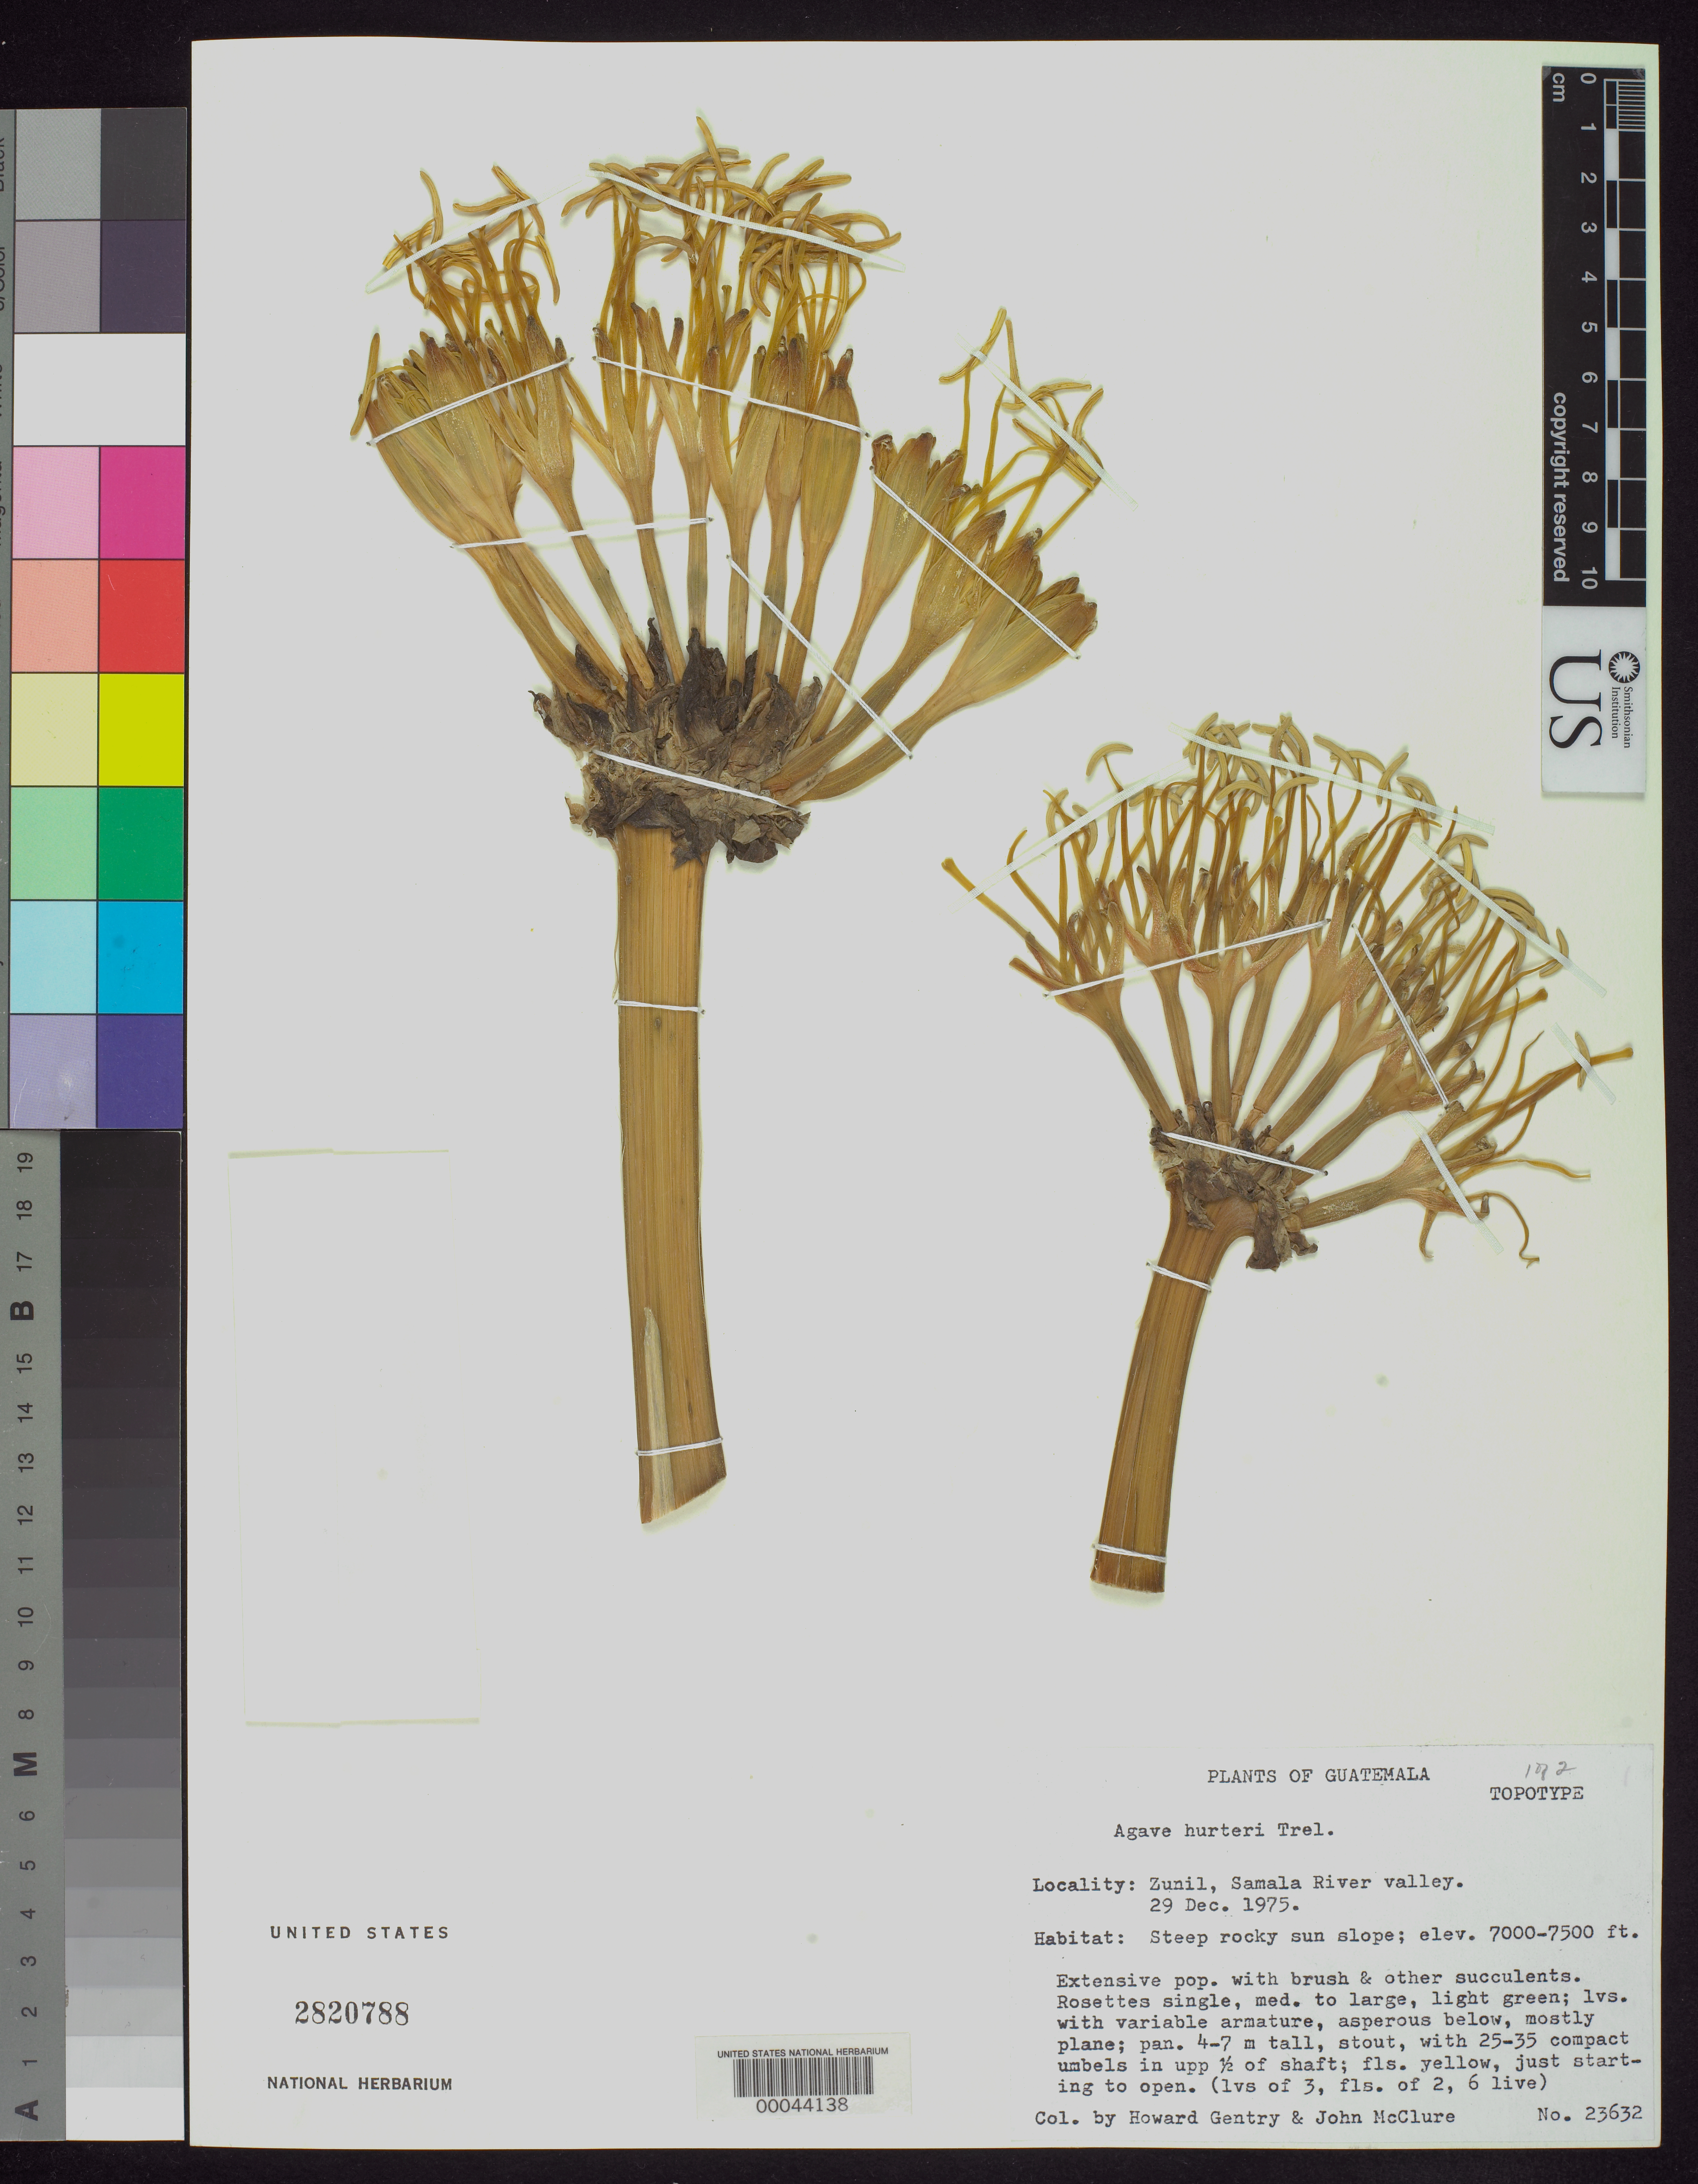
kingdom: Plantae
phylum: Tracheophyta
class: Liliopsida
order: Asparagales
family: Asparagaceae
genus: Agave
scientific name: Agave hurteri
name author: Trel.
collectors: H. S. Gentry & J. McClure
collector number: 23432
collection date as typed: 29 Dec 1975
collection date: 1975-12-29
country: Guatemala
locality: Zunil, Samala river valley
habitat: Steep rocky sun slope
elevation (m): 2134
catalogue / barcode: US 2820788